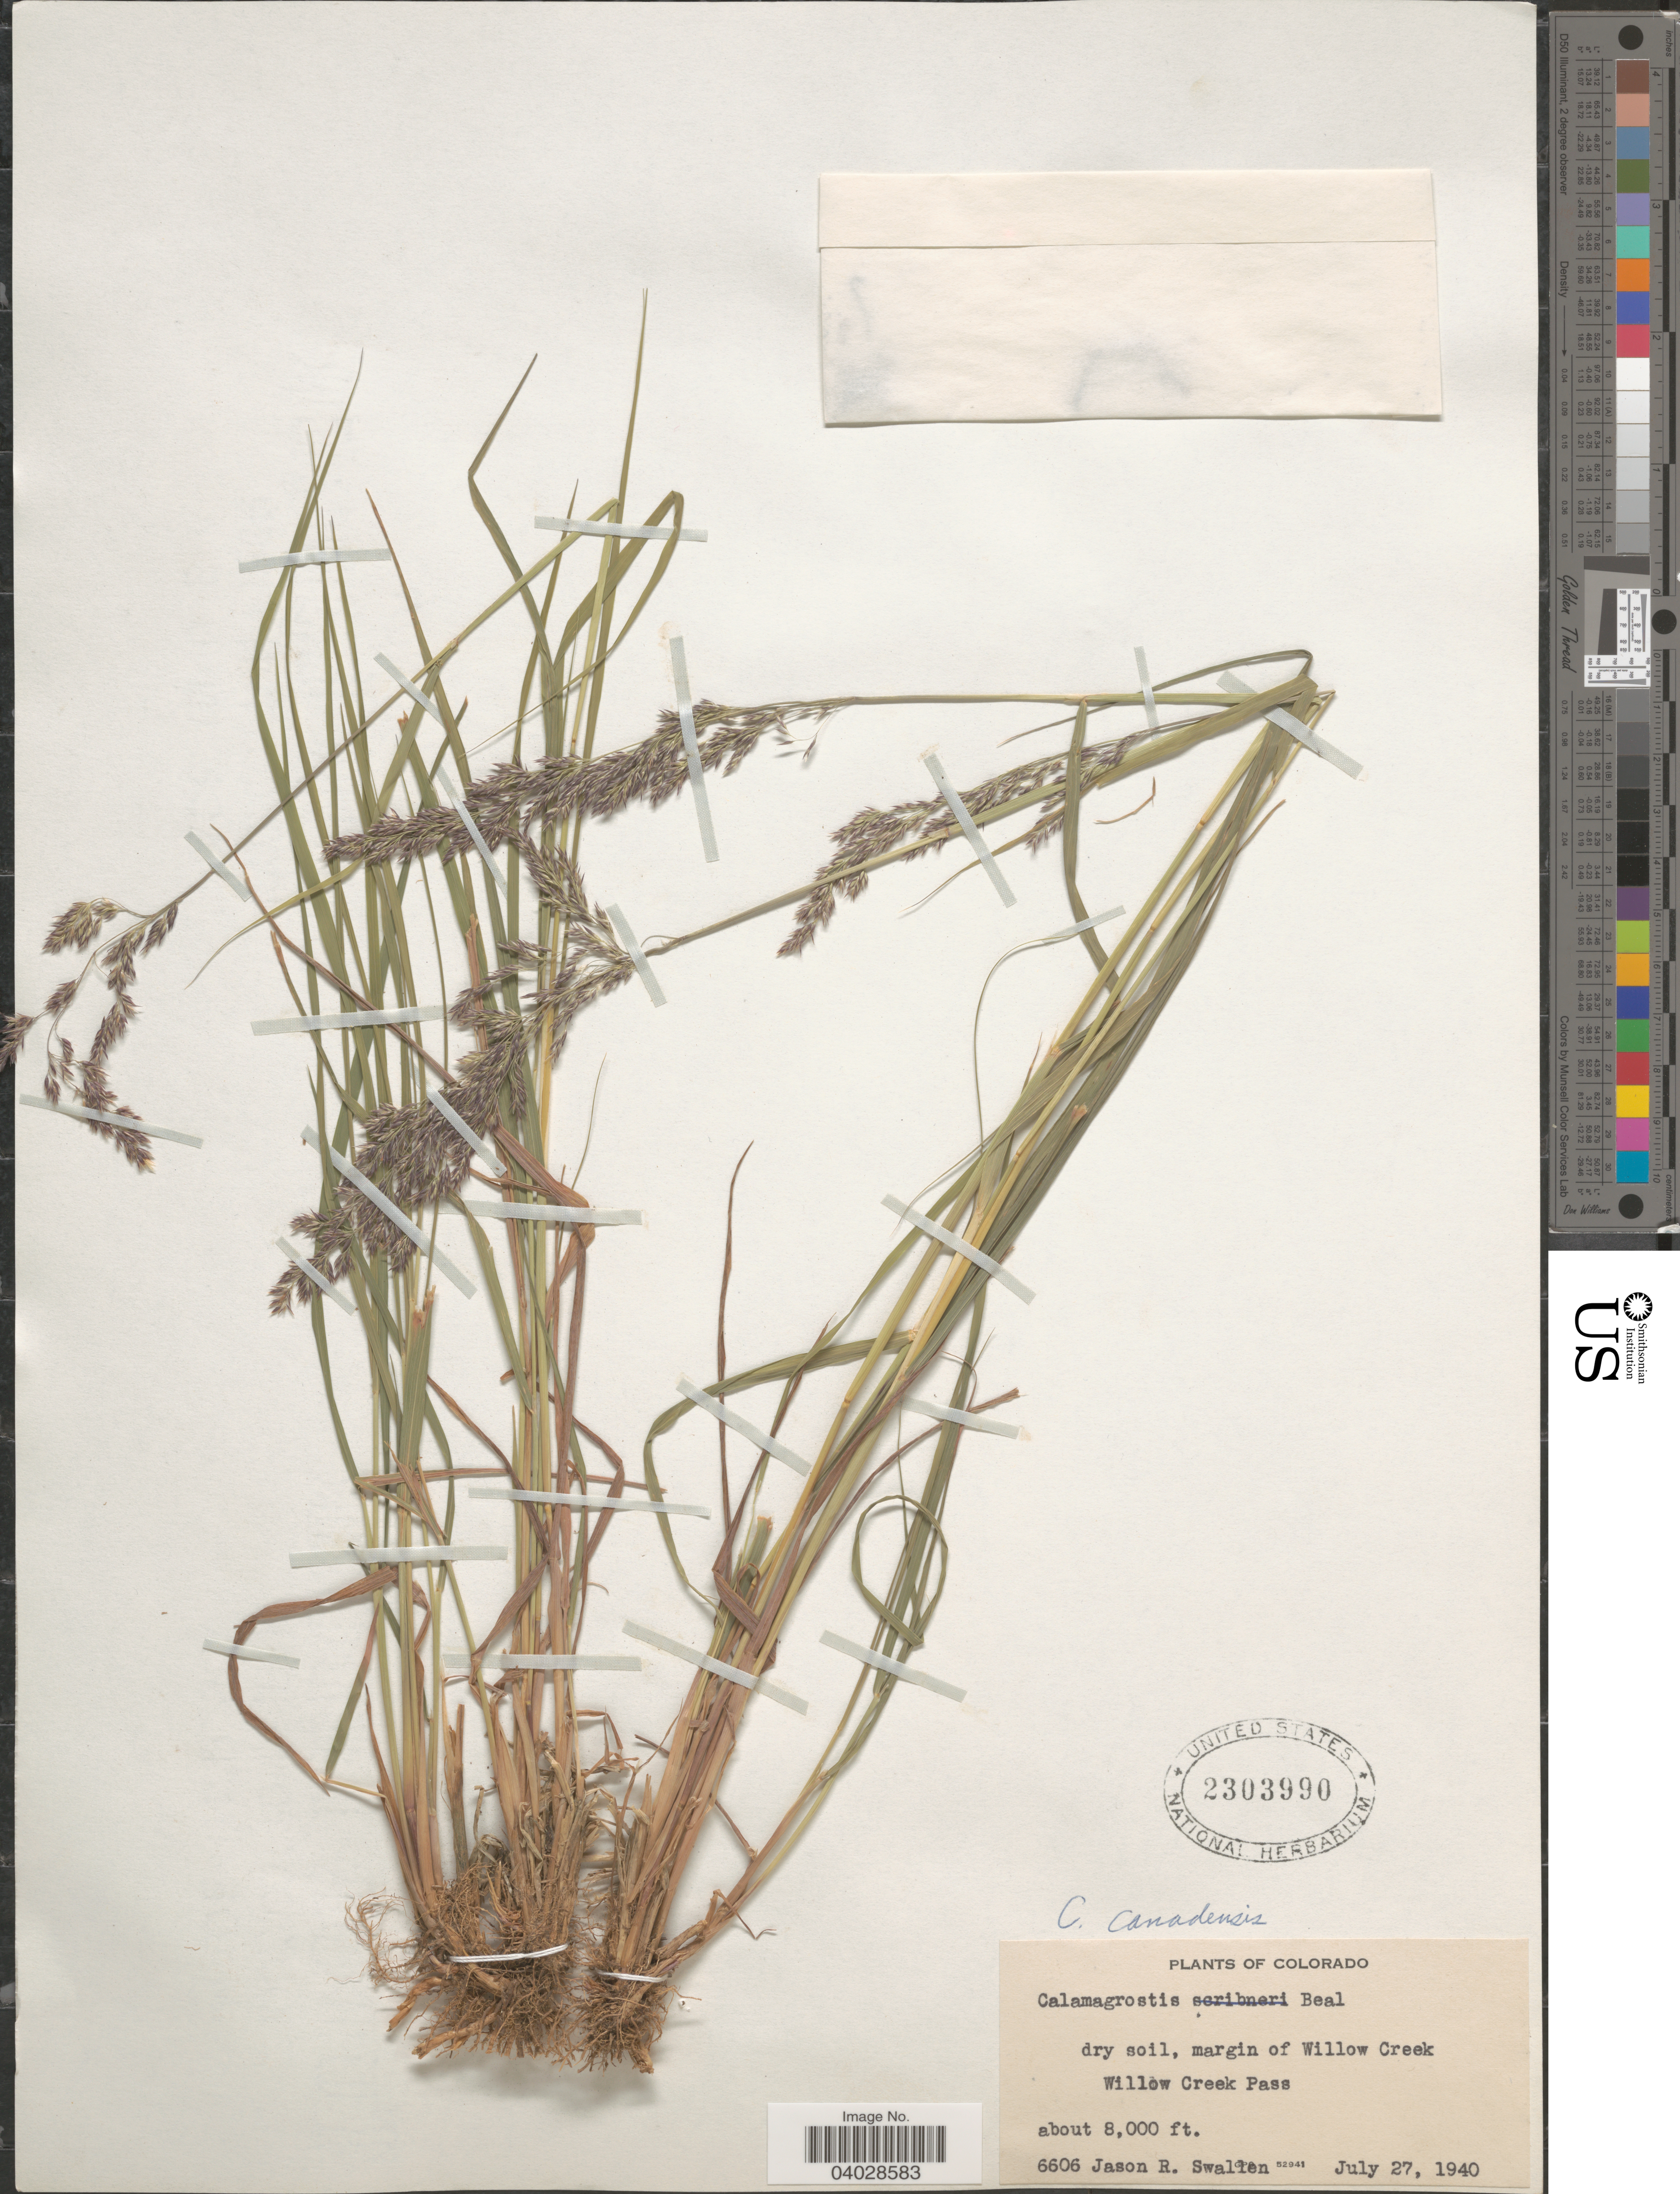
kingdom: Plantae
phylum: Tracheophyta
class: Liliopsida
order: Poales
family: Poaceae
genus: Calamagrostis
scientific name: Calamagrostis canadensis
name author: (Michx.) P. Beauv.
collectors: J. R. Swallen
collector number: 6606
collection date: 1940-07-27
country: United States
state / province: Colorado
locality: Margin of Willow Creek. Willow Creek Pass.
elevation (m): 2438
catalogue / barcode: US 2303990